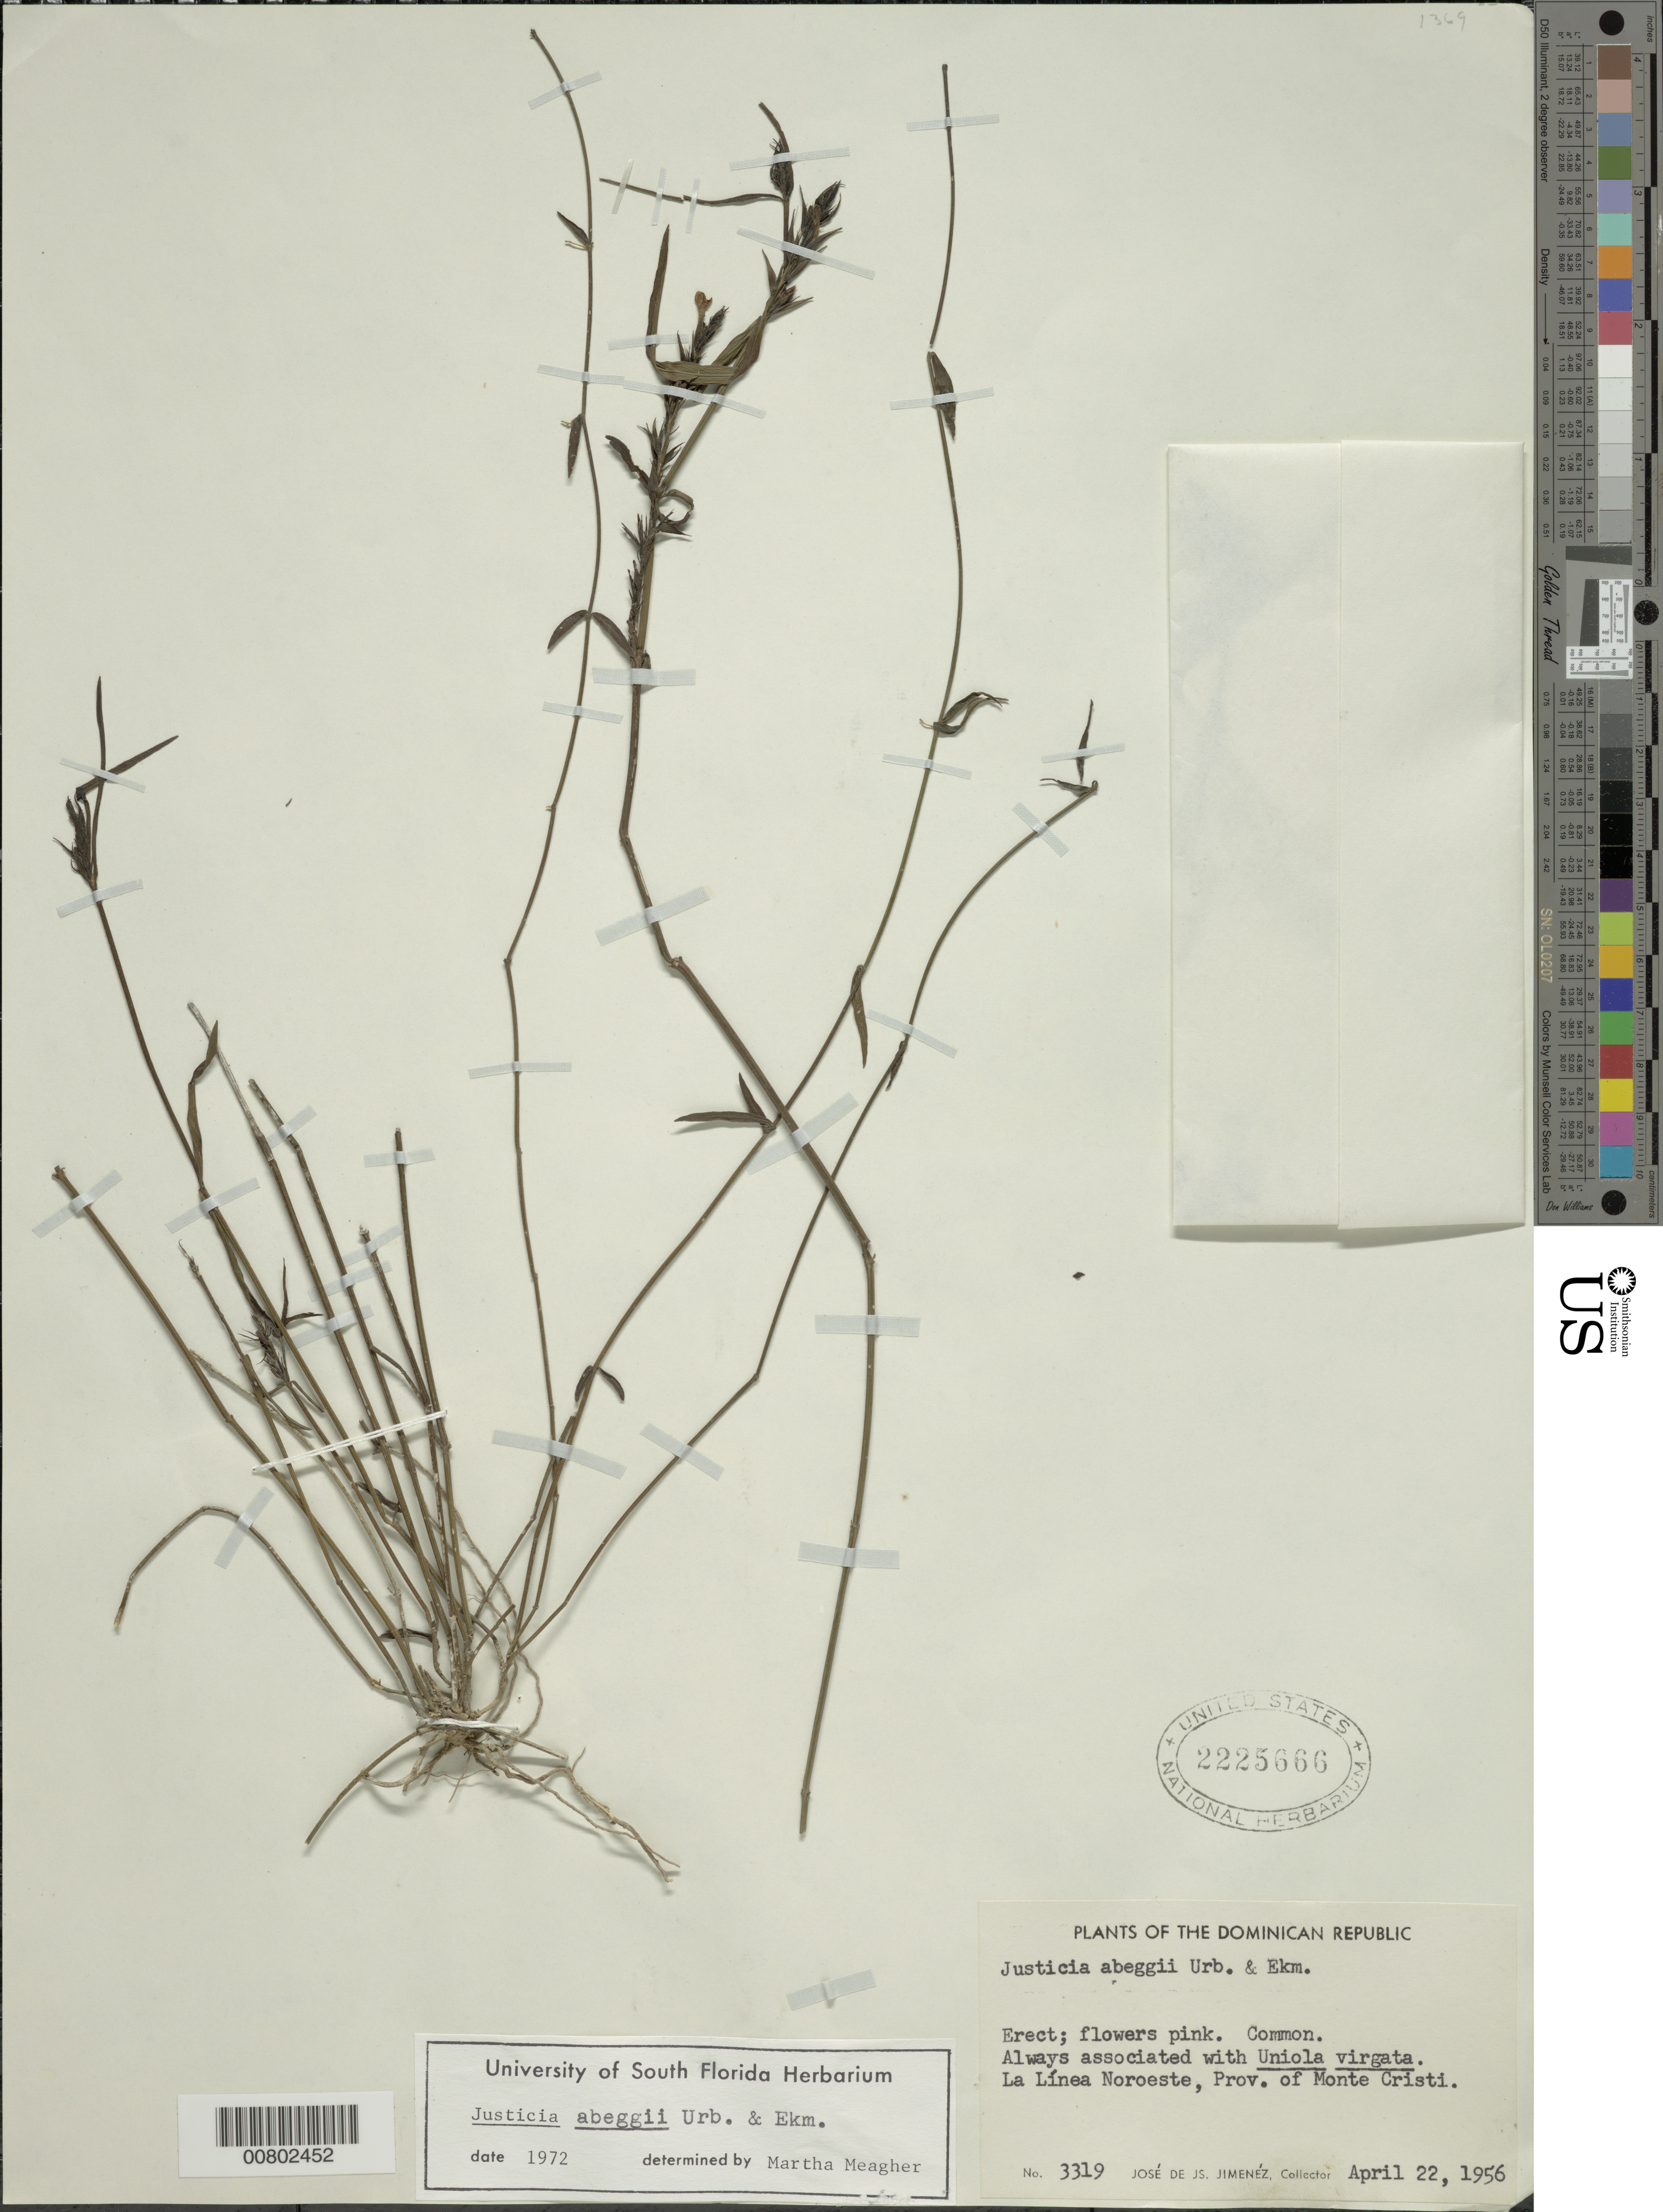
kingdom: Plantae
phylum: Tracheophyta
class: Magnoliopsida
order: Lamiales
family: Acanthaceae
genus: Justicia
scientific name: Justicia abeggii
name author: Urb. & Ekman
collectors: J. J. Jiménez Almonte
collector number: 3319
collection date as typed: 22 Apr 1956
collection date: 1956-04-22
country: Dominican Republic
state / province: Monte Cristi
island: Hispaniola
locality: La Línea Noroeste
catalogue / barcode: US 2225666